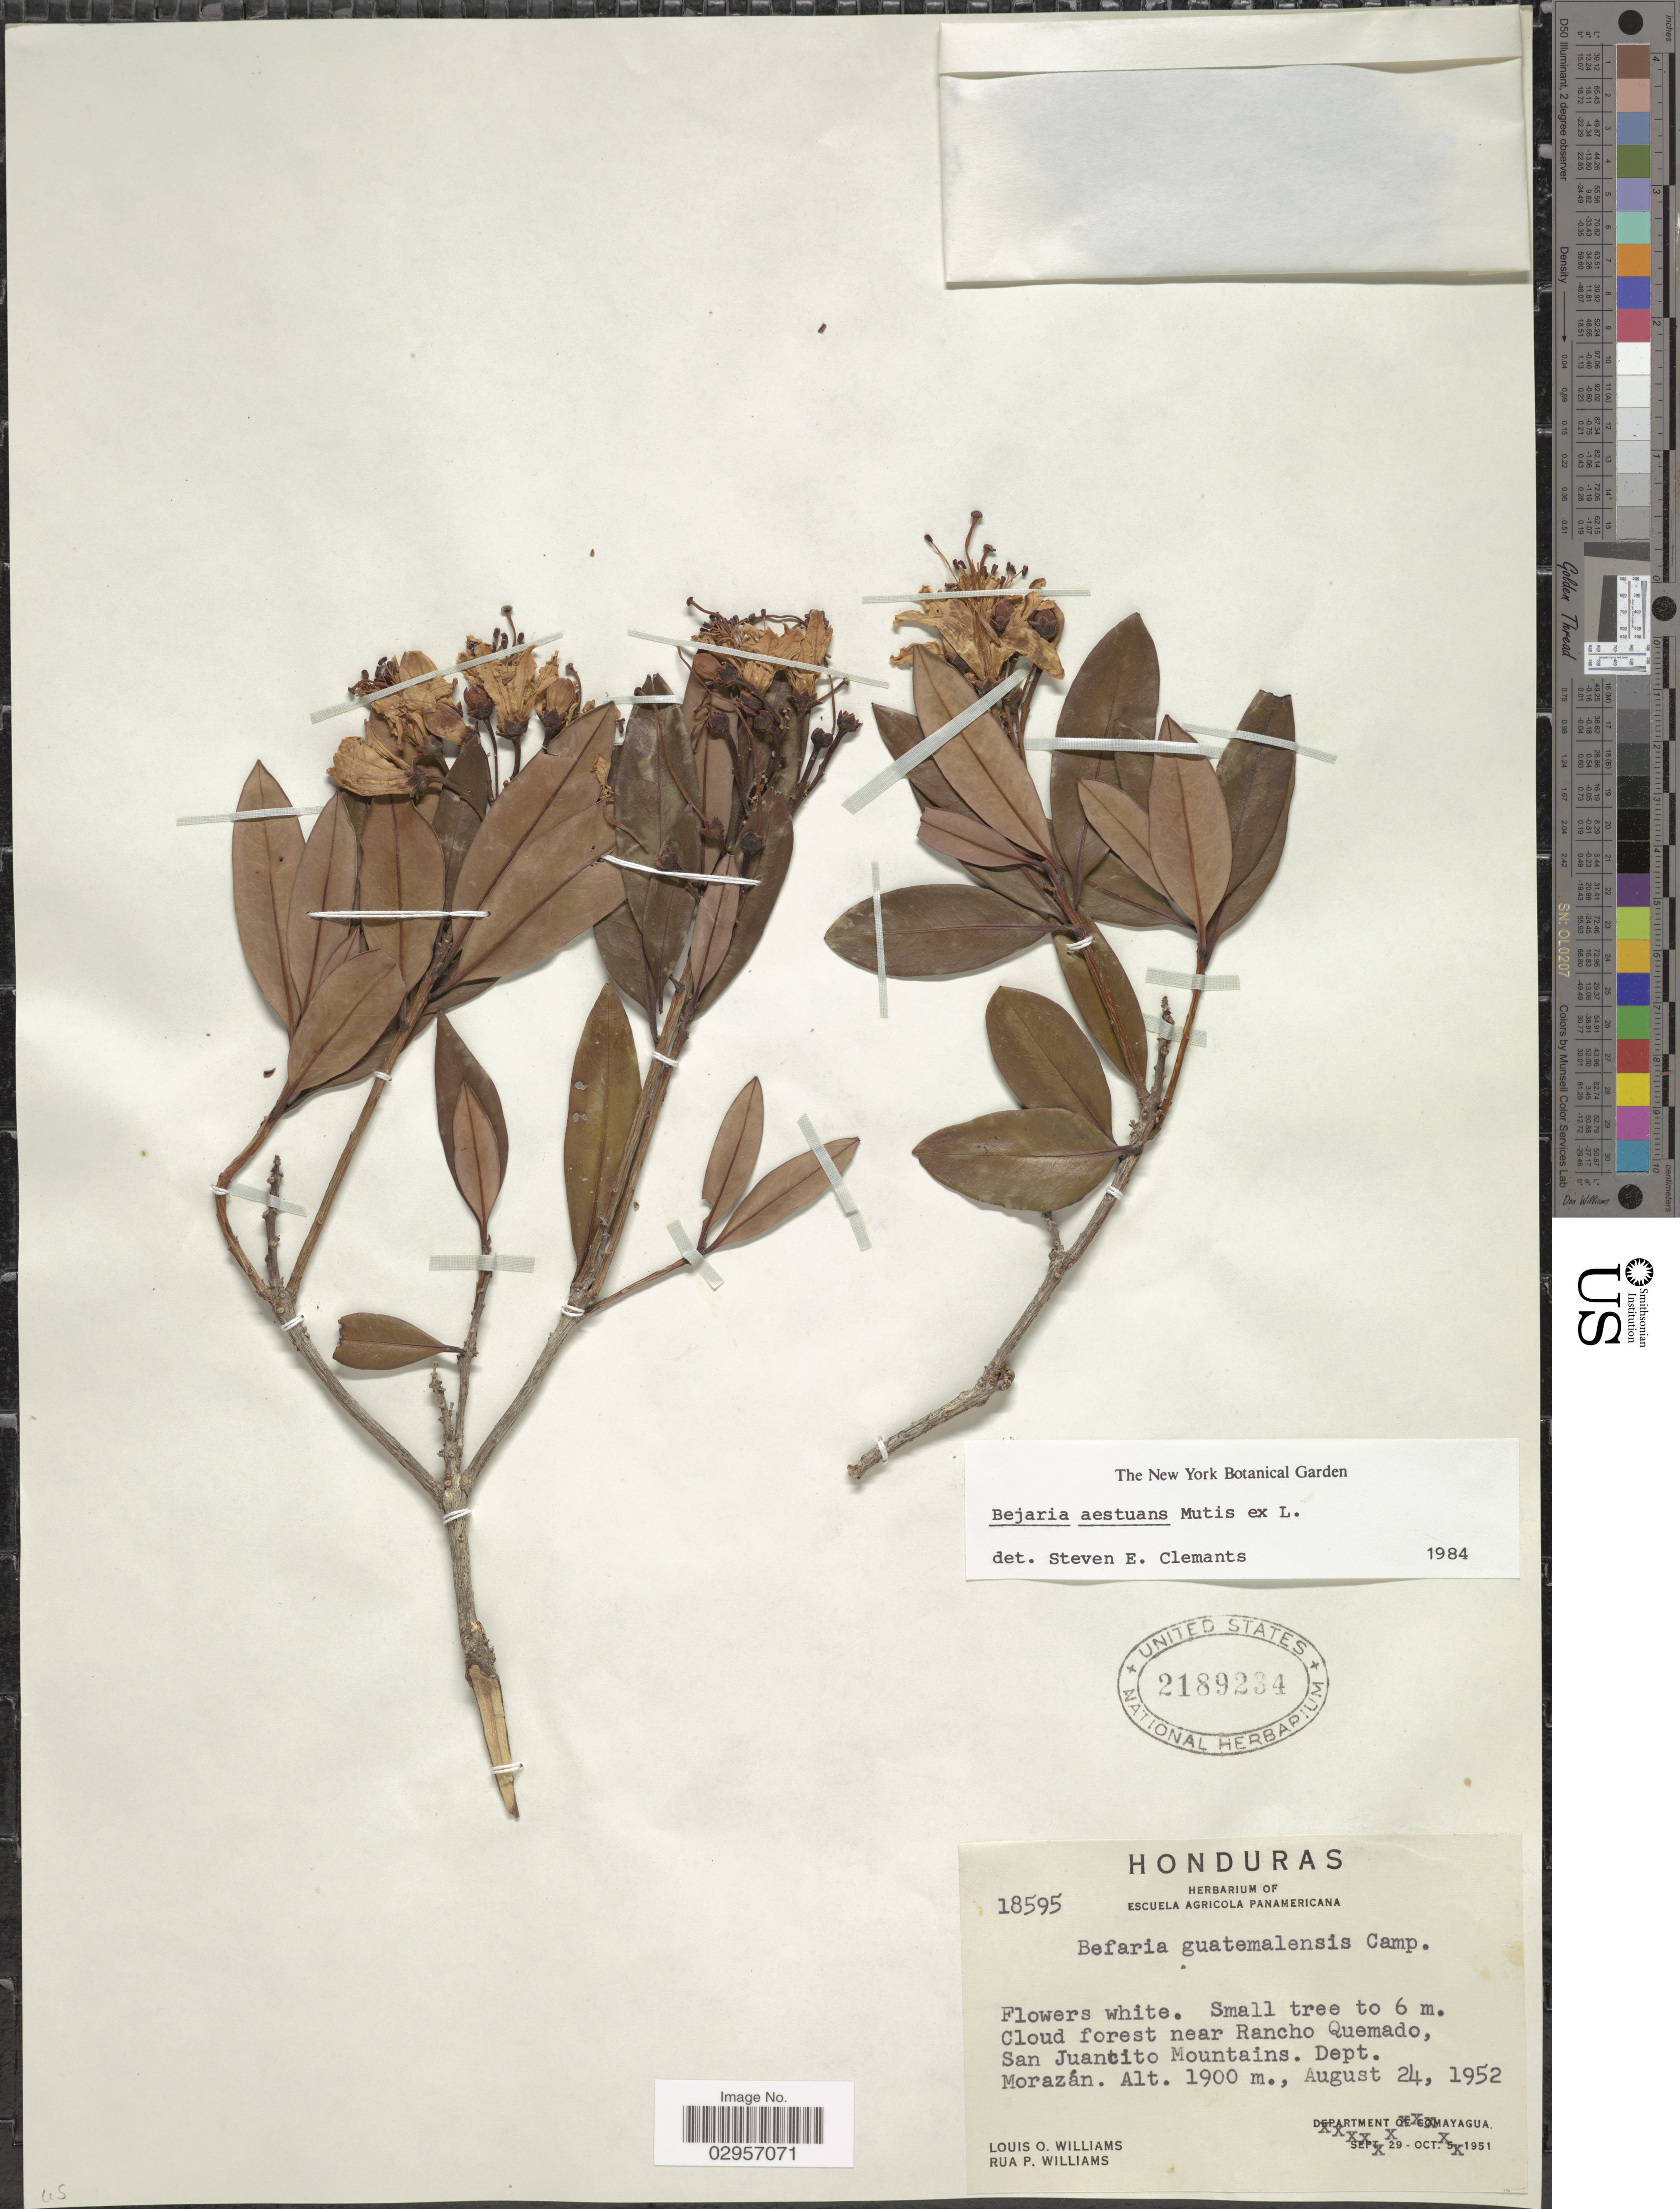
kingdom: Plantae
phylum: Tracheophyta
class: Magnoliopsida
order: Ericales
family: Ericaceae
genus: Befaria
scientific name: Befaria aestuans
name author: Mutis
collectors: L. O. Williams & R. P. Williams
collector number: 18595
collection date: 1952-08-24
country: Honduras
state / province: Fco. Morazán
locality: Cloud forest near Rancho Quemado, San Juancito Mountains. Dept. Morazán.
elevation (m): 1900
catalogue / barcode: US 2189234